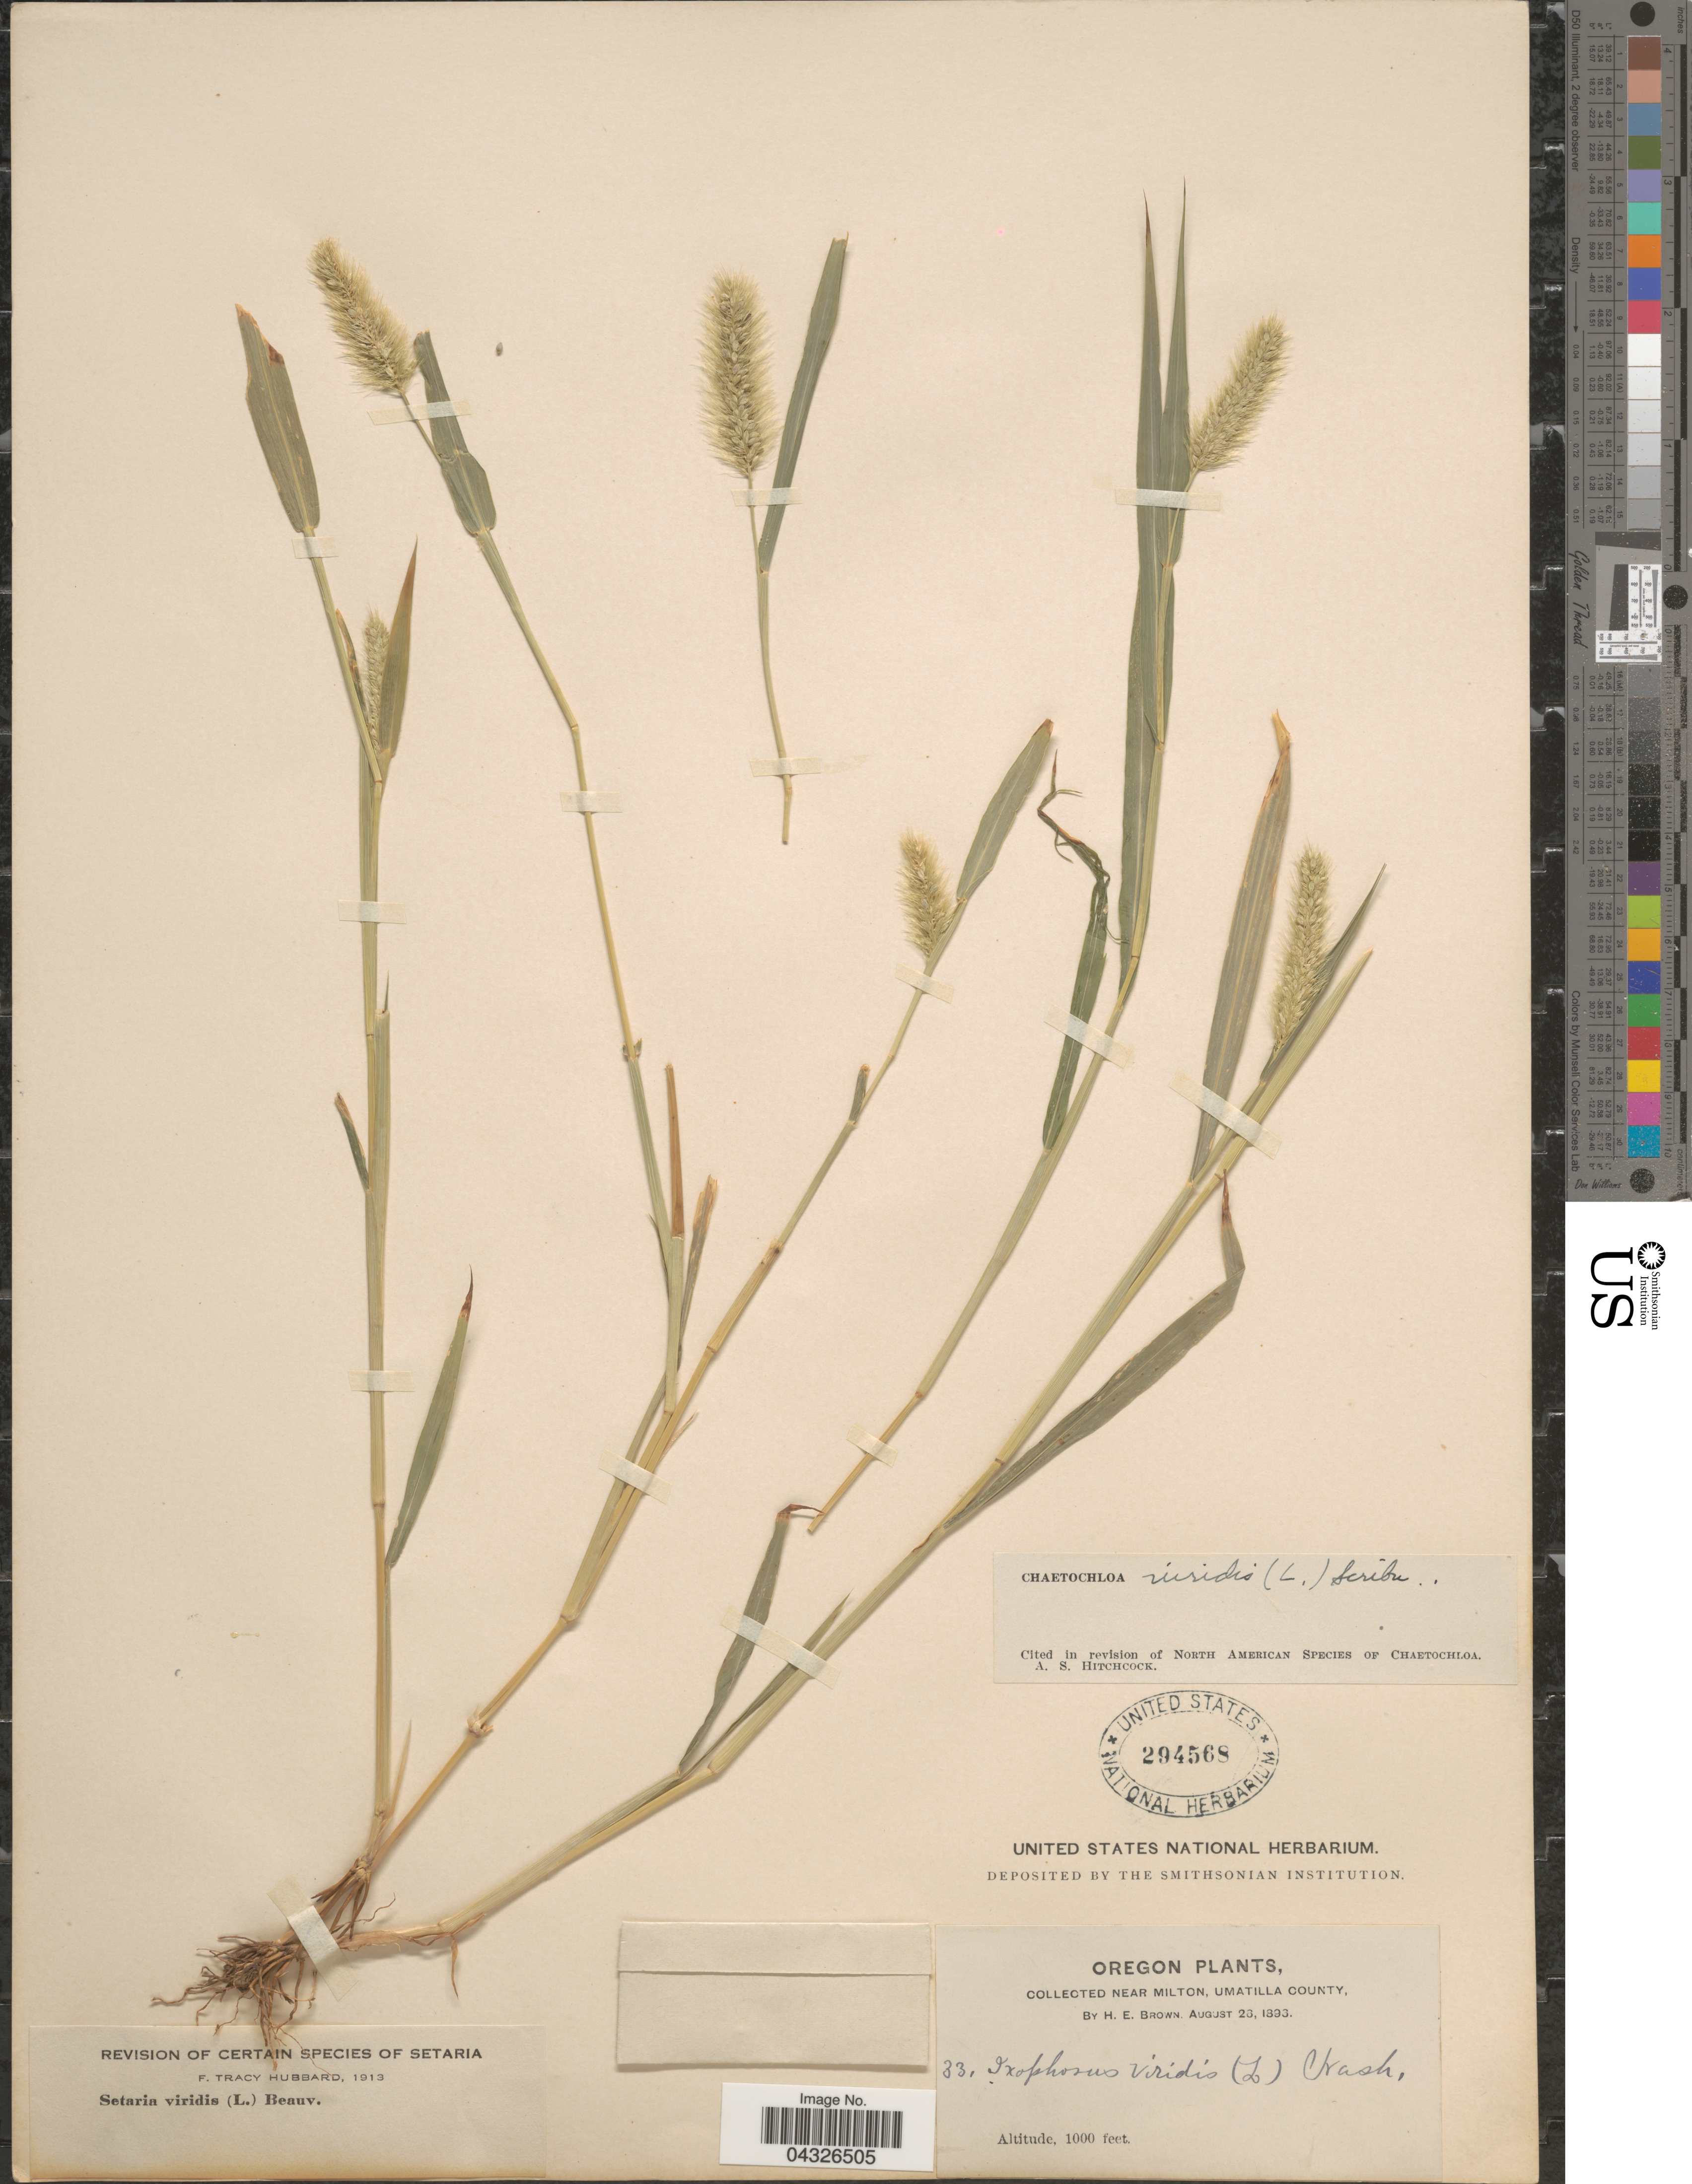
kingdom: Plantae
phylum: Tracheophyta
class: Liliopsida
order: Poales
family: Poaceae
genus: Setaria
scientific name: Setaria viridis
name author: (L.) P. Beauv.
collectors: H. E. Brown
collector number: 33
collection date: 1893-08-26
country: United States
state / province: Oregon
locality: Near Milton, Umatilla County.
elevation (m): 305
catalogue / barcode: US 294568